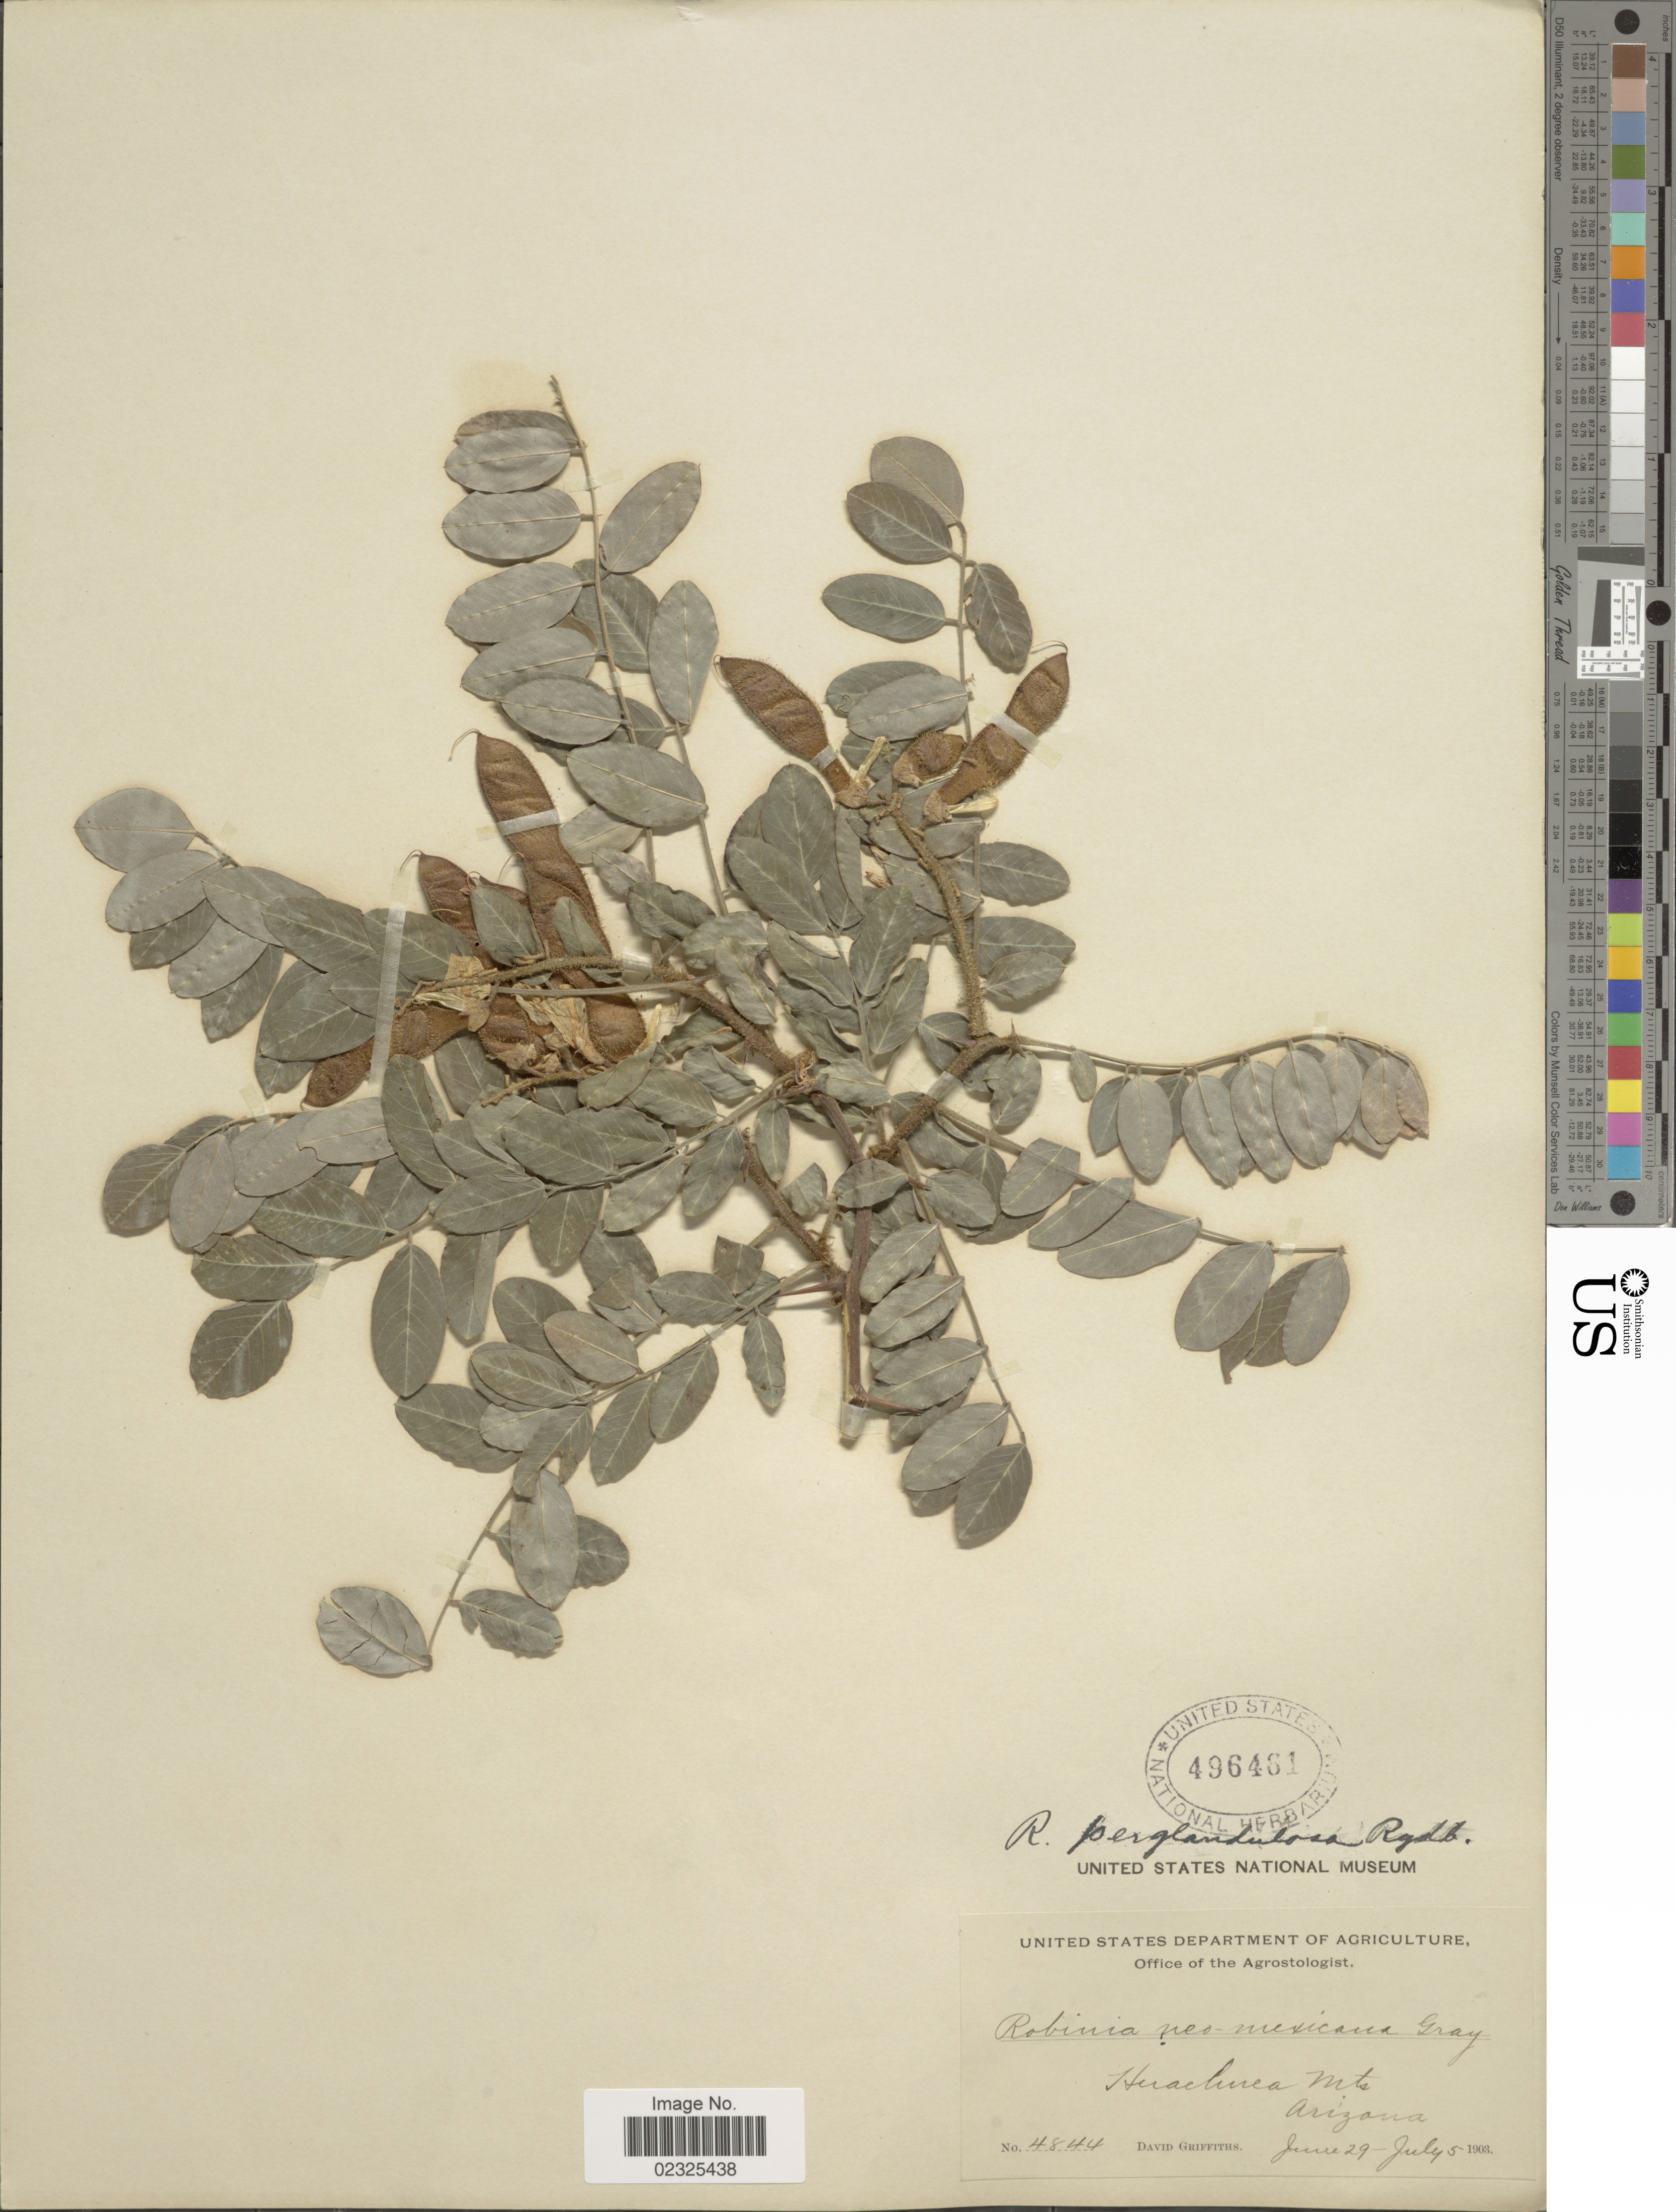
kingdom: Plantae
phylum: Tracheophyta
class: Magnoliopsida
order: Fabales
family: Fabaceae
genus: Robinia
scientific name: Robinia subvelutina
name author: Rydb.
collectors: D. Griffiths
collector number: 4844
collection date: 1903-06-29/1903-07-05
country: United States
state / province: Arizona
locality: Huachuca Mts.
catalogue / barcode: US 496461